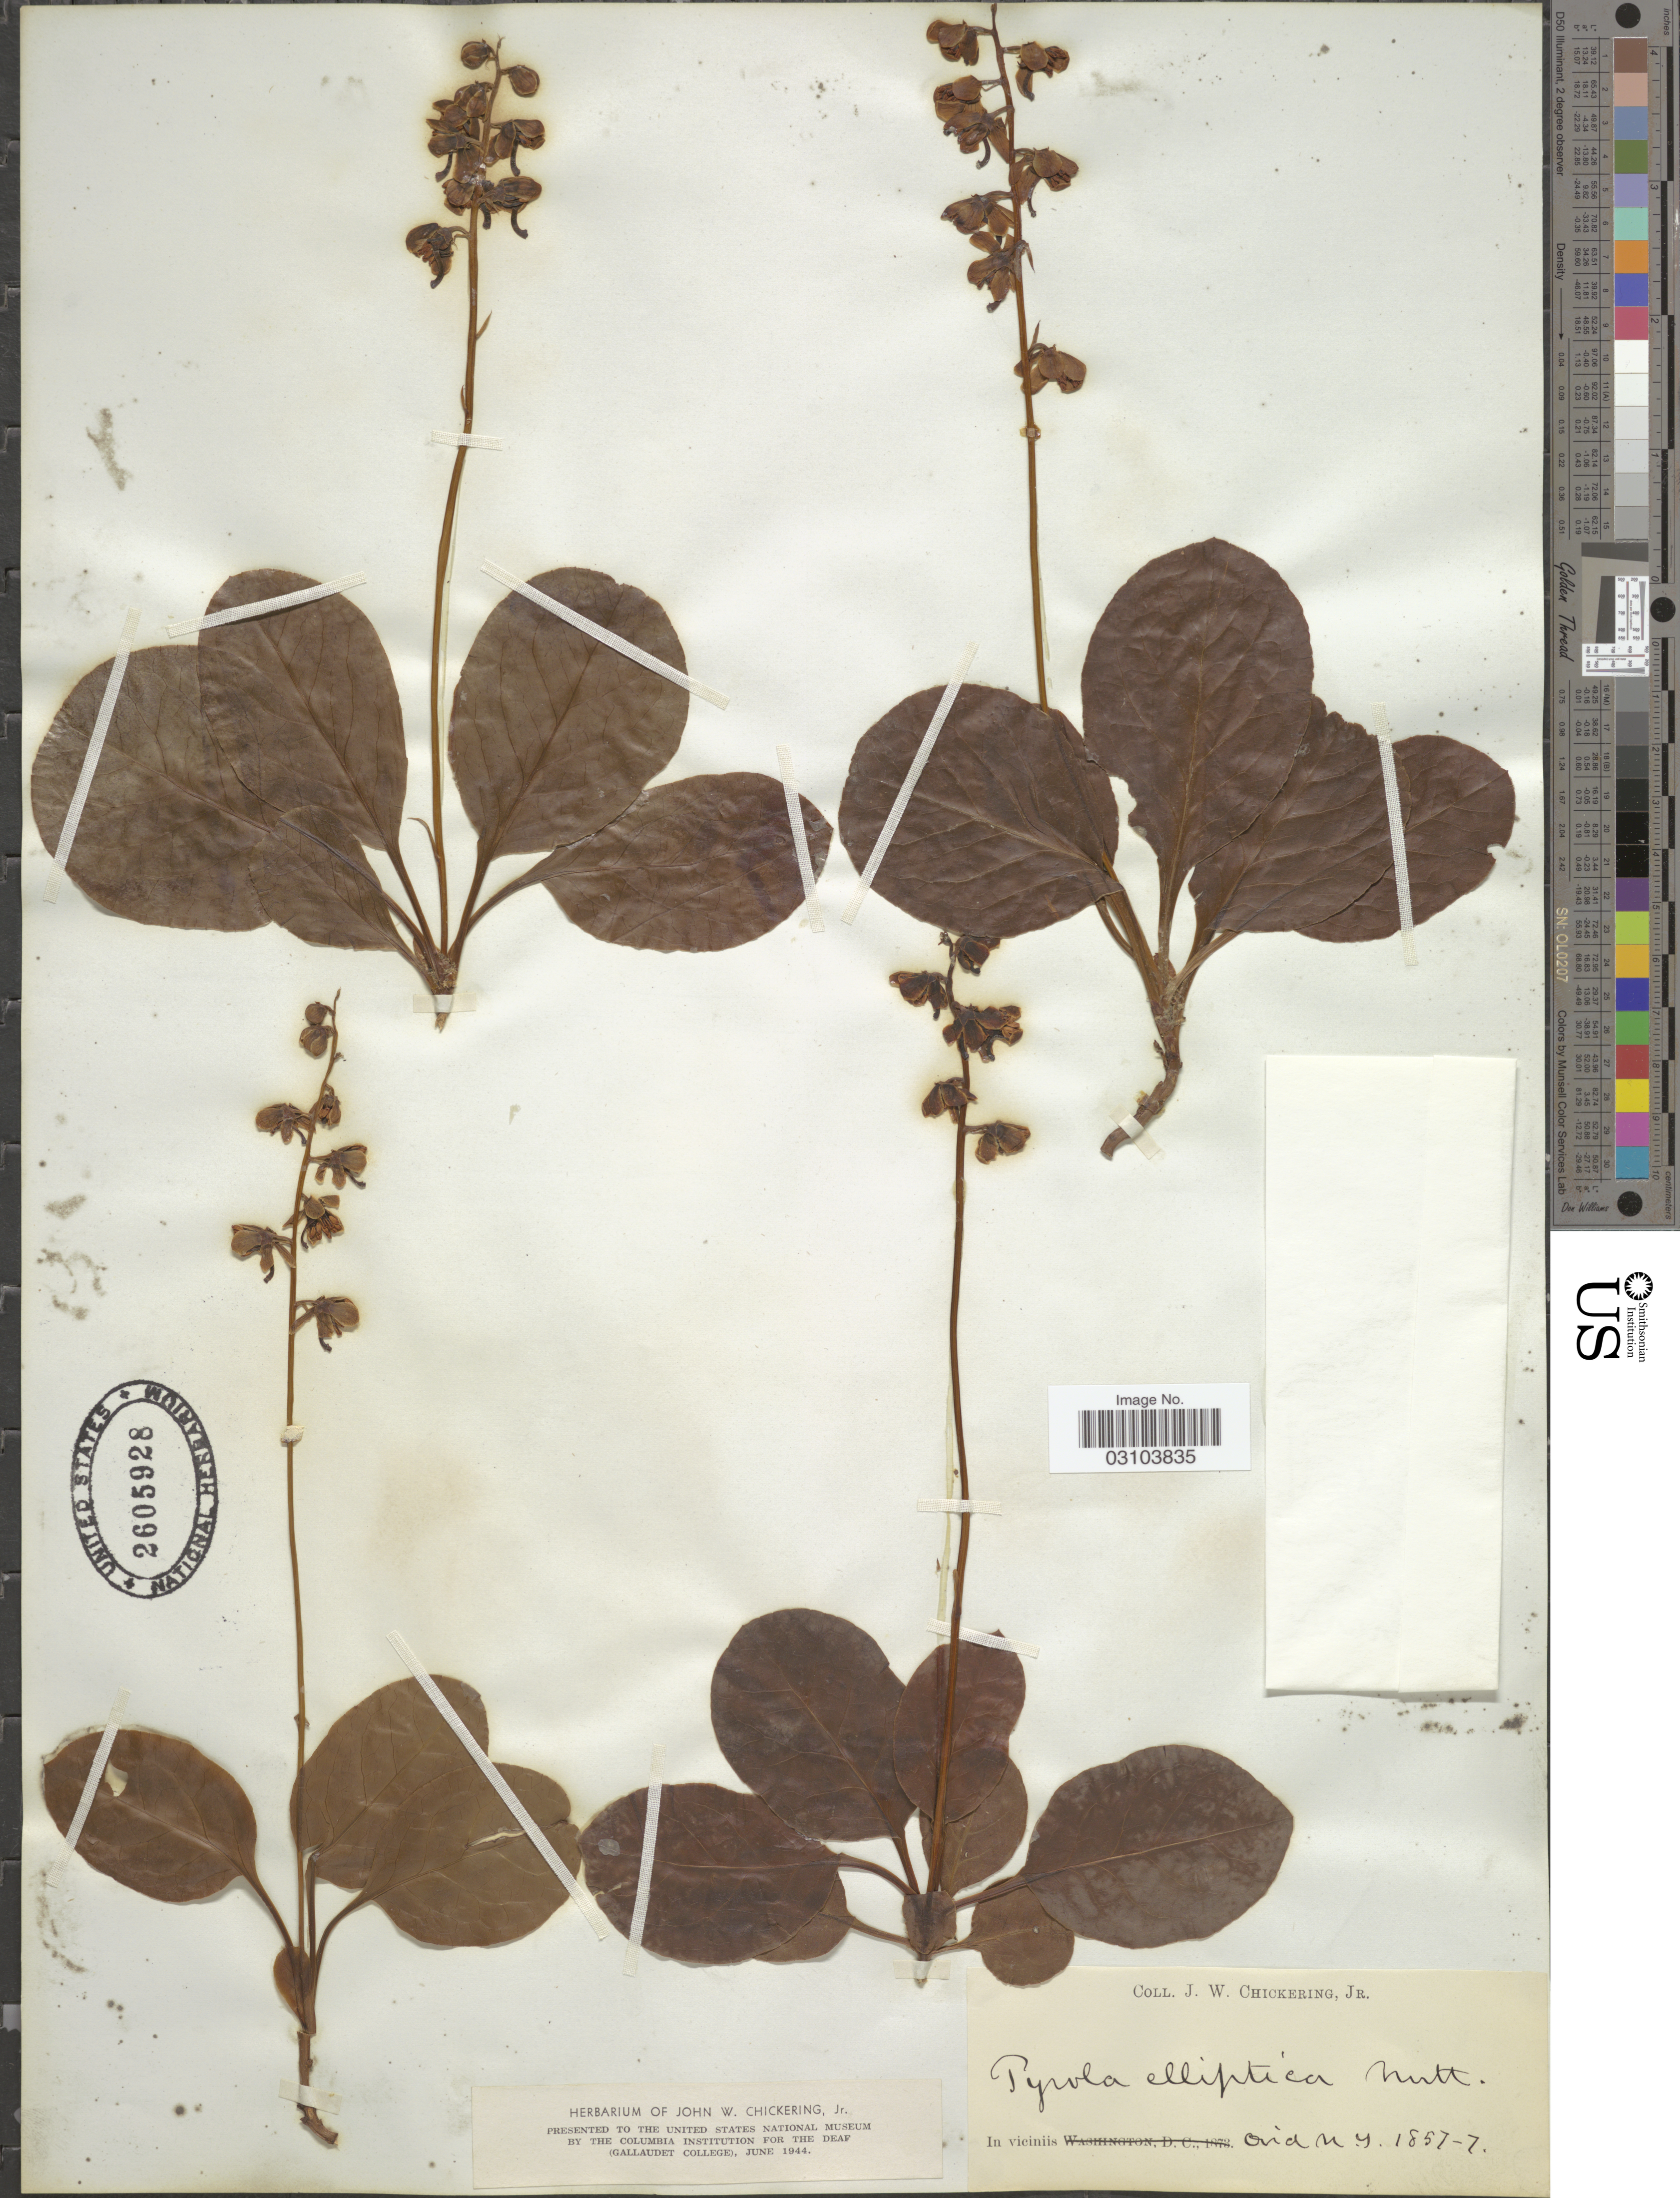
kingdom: Plantae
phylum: Tracheophyta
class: Magnoliopsida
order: Ericales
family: Ericaceae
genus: Pyrola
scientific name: Pyrola elliptica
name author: Nutt.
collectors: J. W. Chickering Jr.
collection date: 1857-07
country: United States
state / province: New York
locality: In viciniis Ovid. n. y.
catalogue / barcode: US 2605928